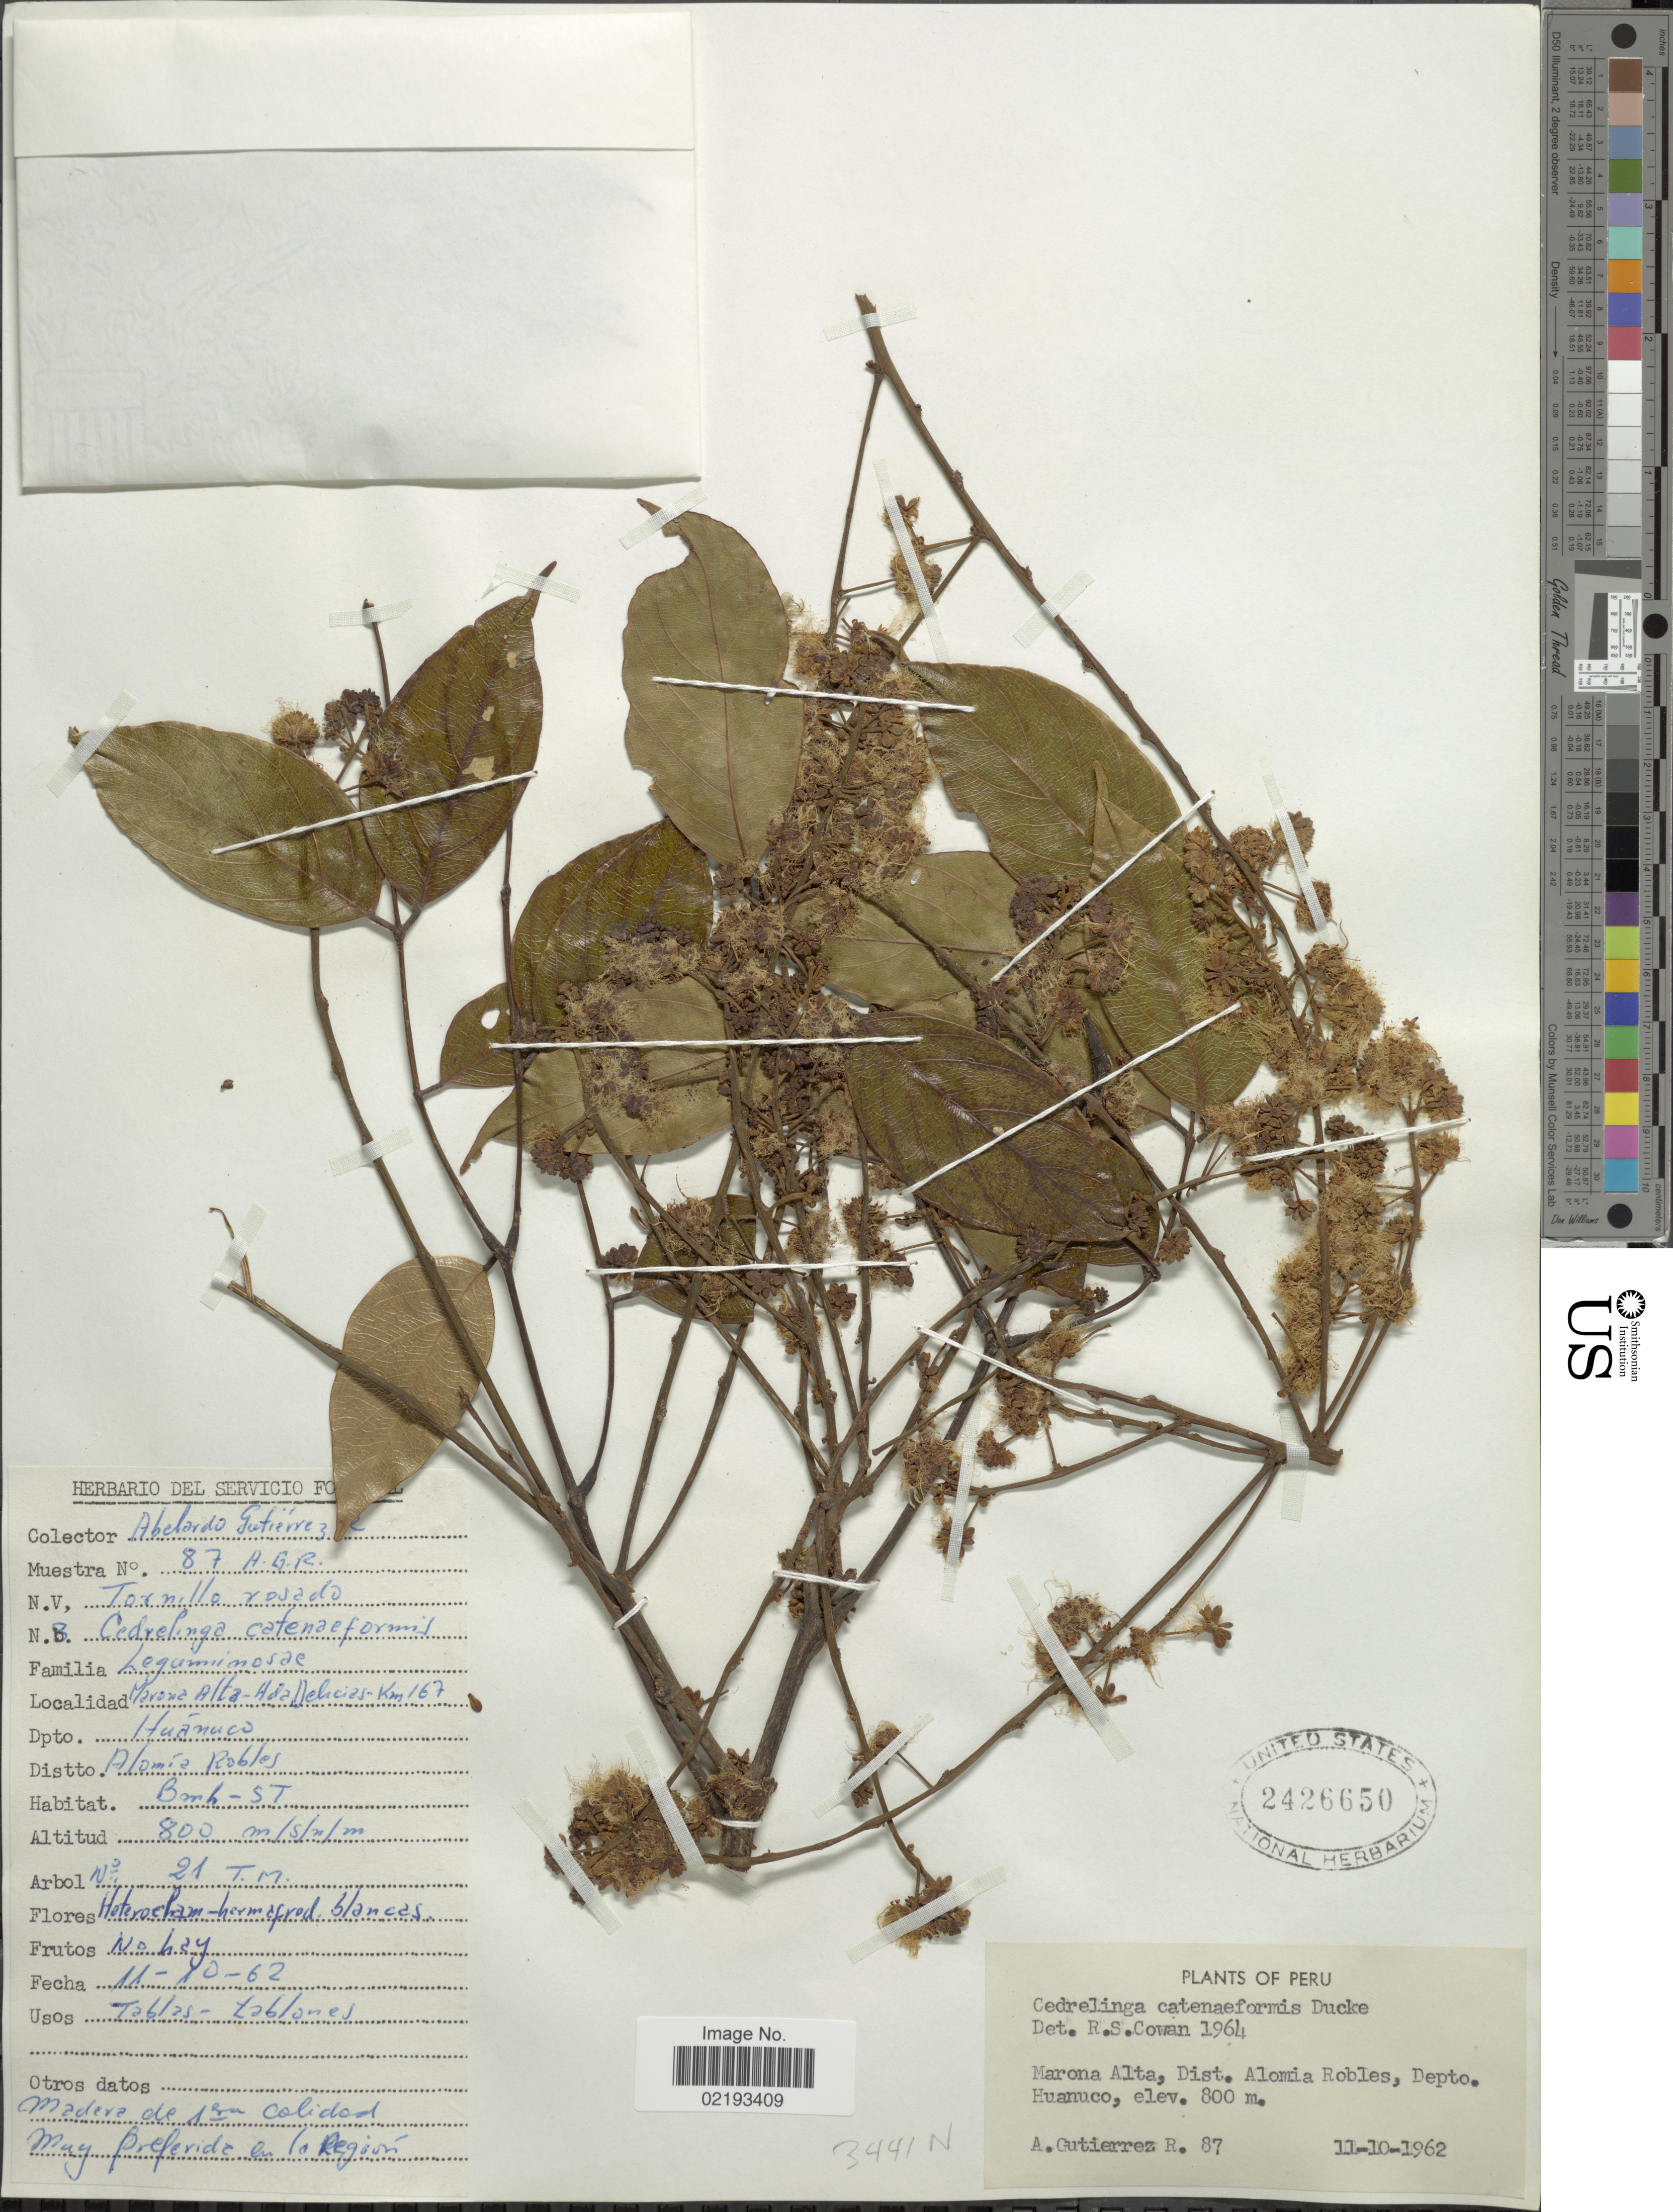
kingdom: Plantae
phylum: Tracheophyta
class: Magnoliopsida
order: Fabales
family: Fabaceae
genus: Cedrelinga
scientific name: Cedrelinga catenaeformis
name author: (Ducke) Ducke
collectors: A. Gutiérrez R.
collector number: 87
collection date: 1962-10-11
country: Peru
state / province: Huánuco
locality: Marona Alta, Dist. Alomia Robles, Depto. Huanuco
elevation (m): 800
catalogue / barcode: US 2426650